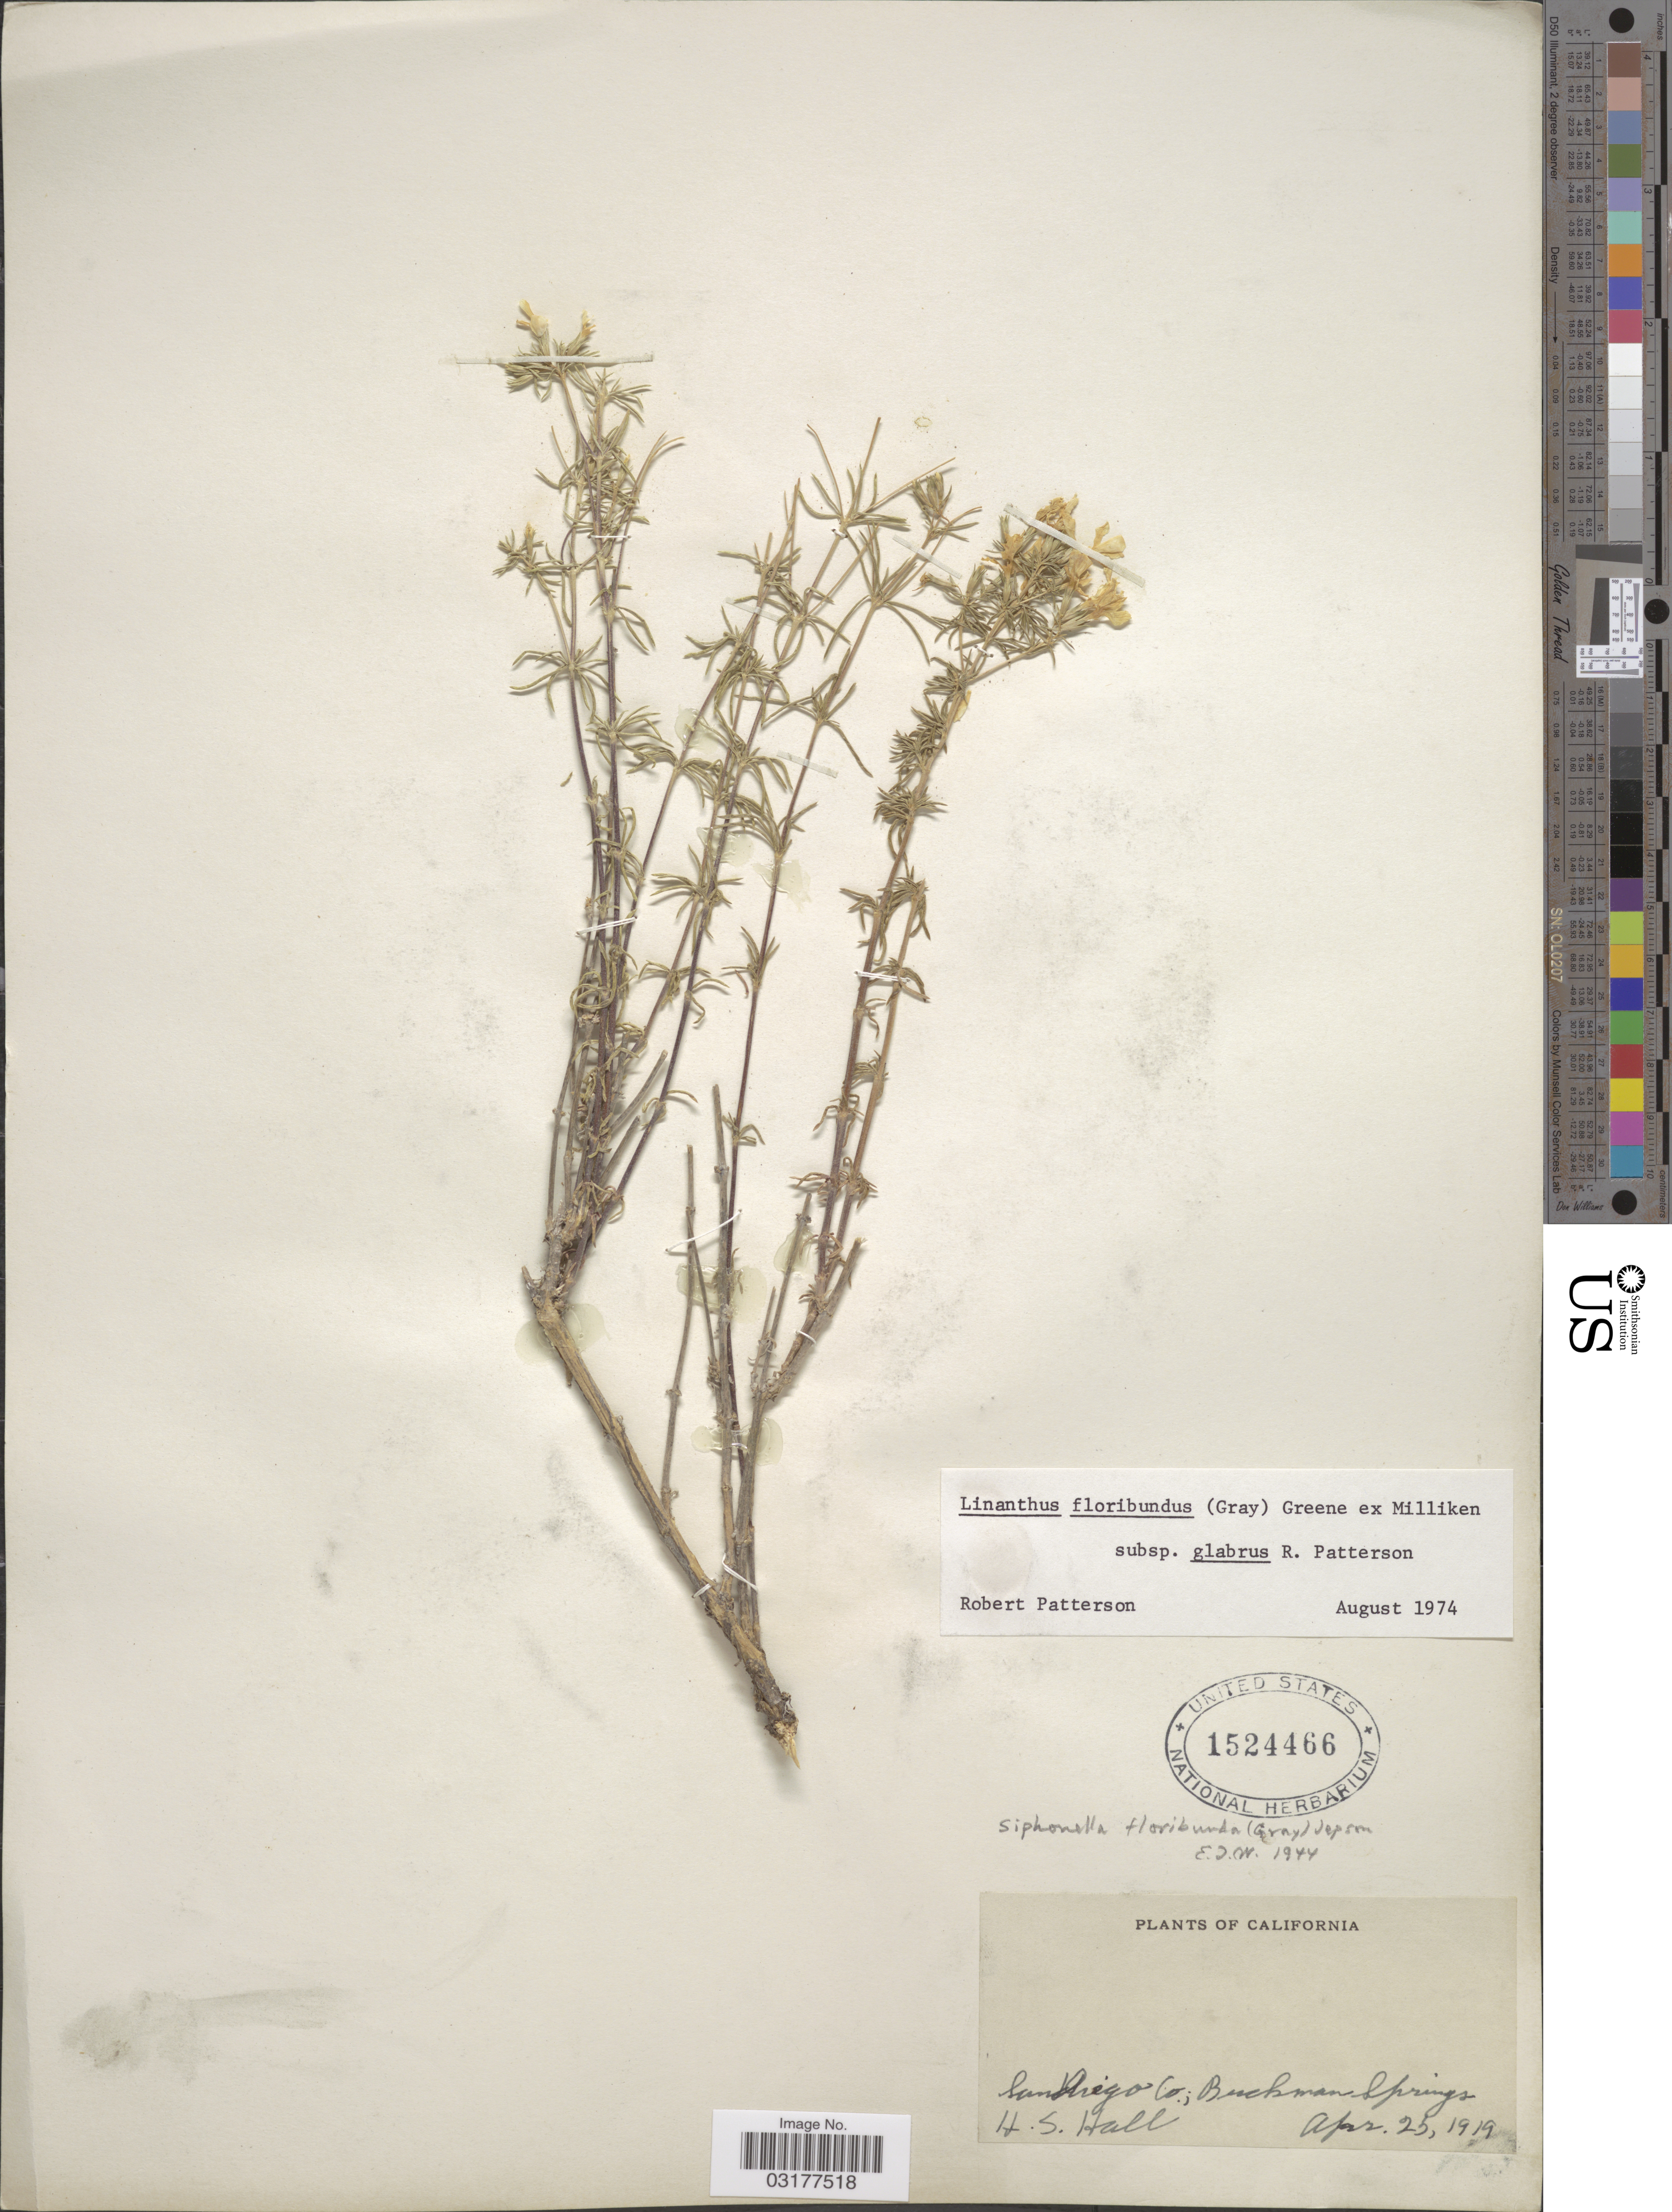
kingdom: Plantae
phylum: Tracheophyta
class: Magnoliopsida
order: Ericales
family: Polemoniaceae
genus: Leptosiphon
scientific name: Leptosiphon floribundus subsp. glaber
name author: (R. Patt.) J.M. Porter & L.A. Johnson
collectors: H. Hall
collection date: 1919-04-25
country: United States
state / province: California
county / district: San Diego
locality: San Diego Co.; Buchman Springs.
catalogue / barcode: US 1524466